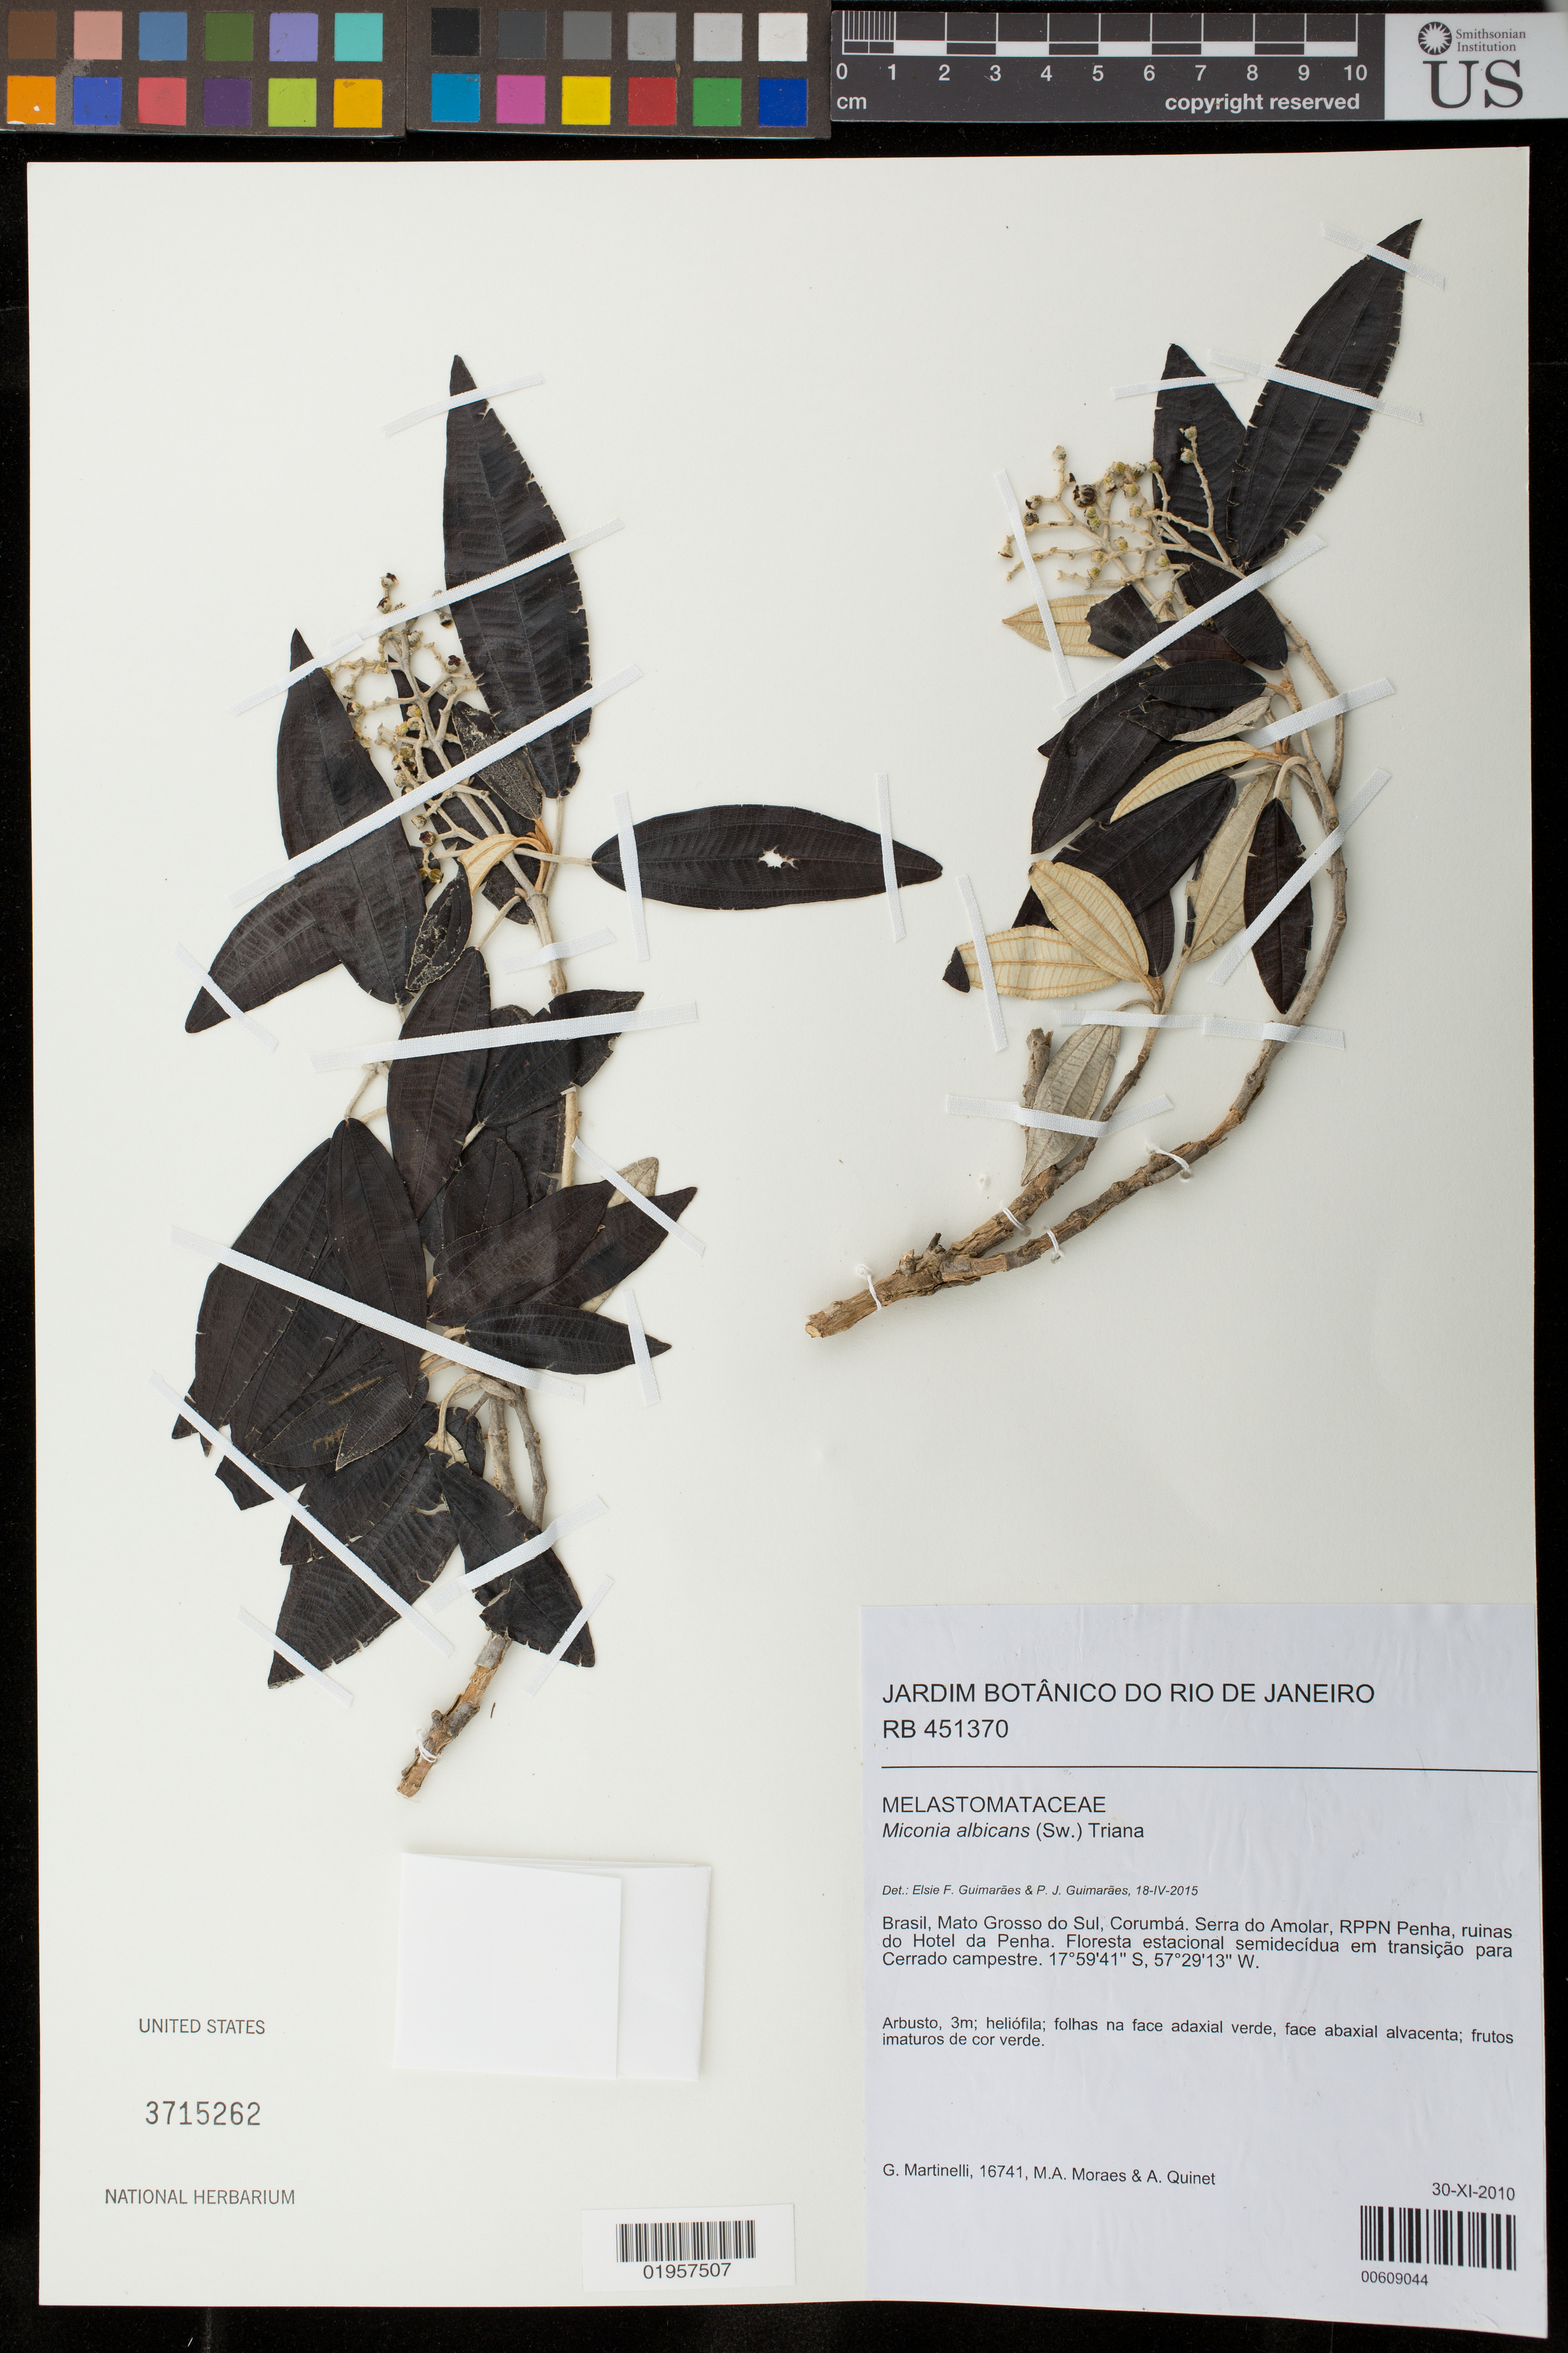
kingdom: Plantae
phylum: Tracheophyta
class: Magnoliopsida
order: Myrtales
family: Melastomataceae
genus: Miconia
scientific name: Miconia albicans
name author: (Sw.) Triana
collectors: G. Martinelli, M. Moraes & A. Quinet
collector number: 16741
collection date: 2010-11-30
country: Brazil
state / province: Mato Grosso do Sul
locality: Corumbá. Serra do Amolar, RPPN Penha, ruinas do Hotel da Penha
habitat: Floresta estacional semidecidua em transição para Cerrado campestre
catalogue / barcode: US 3715262